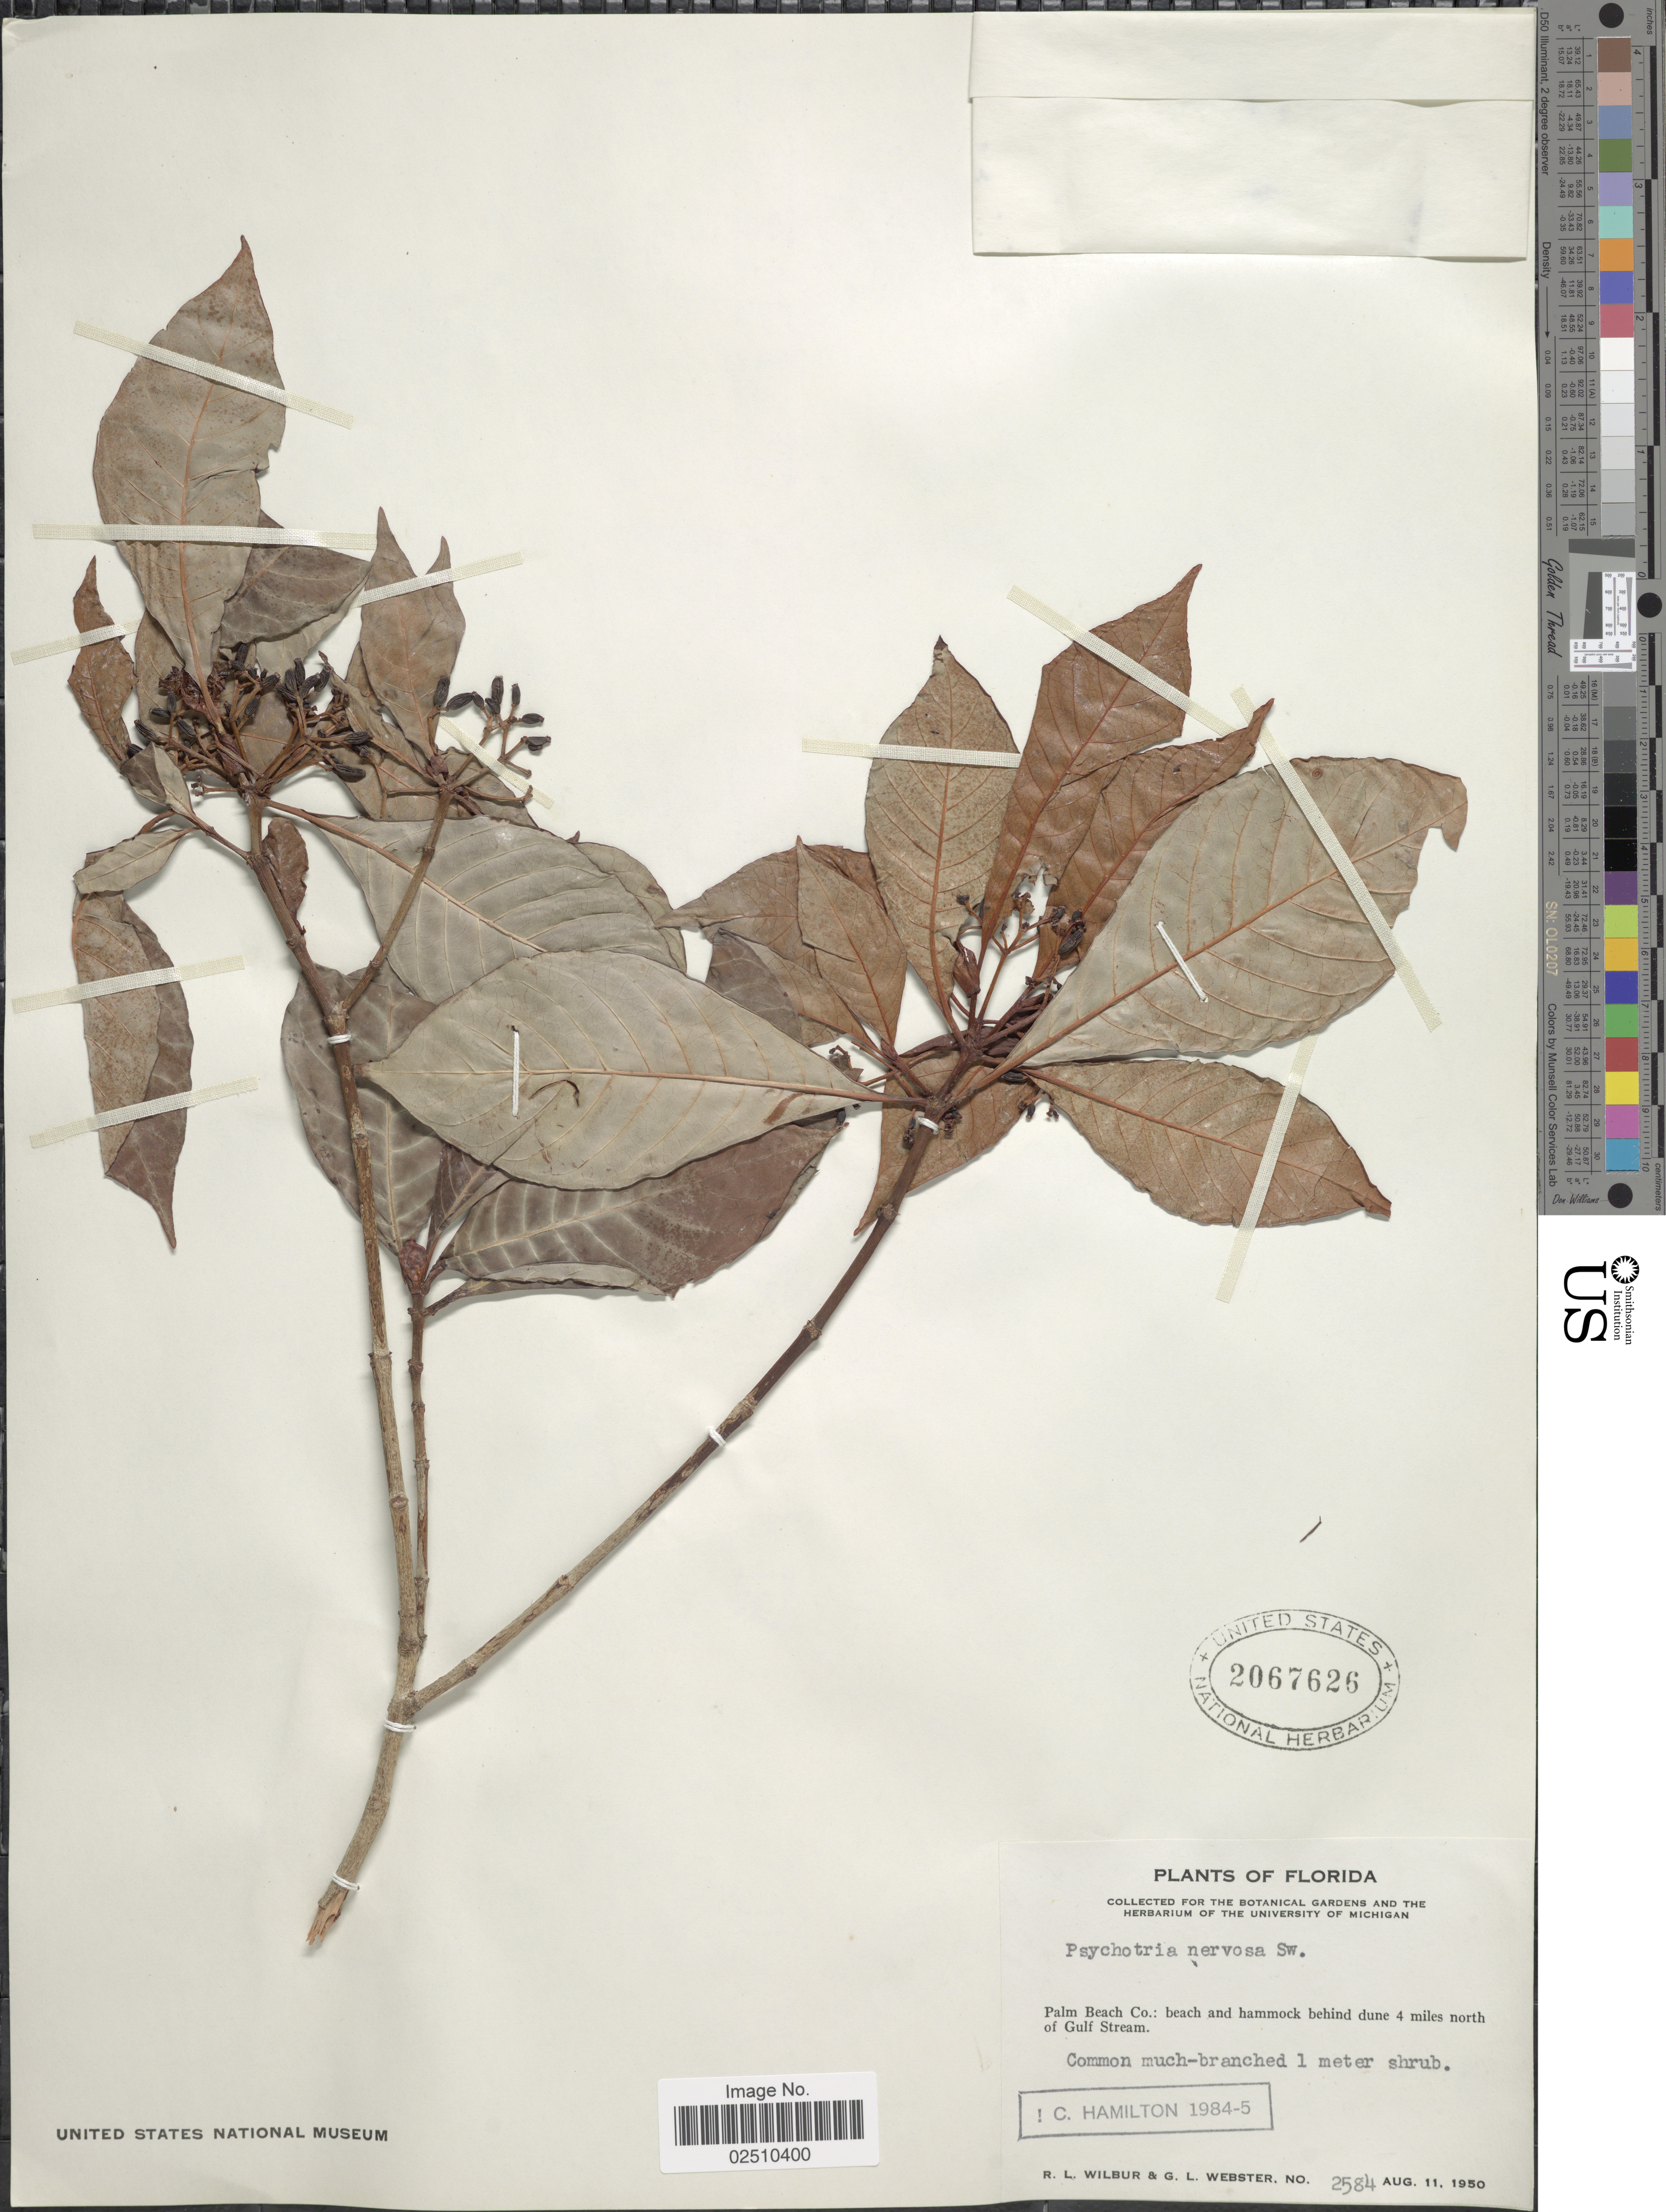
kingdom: Plantae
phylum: Tracheophyta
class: Magnoliopsida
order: Gentianales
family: Rubiaceae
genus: Psychotria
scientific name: Psychotria nervosa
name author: Sw.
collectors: R. L. Wilbur & G. L. Webster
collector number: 2584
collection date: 1950-08-11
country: United States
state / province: Florida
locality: Palm Beach Co, beach and hammock behind dune 4 miles north of Gulf Stream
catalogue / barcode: US 2067626